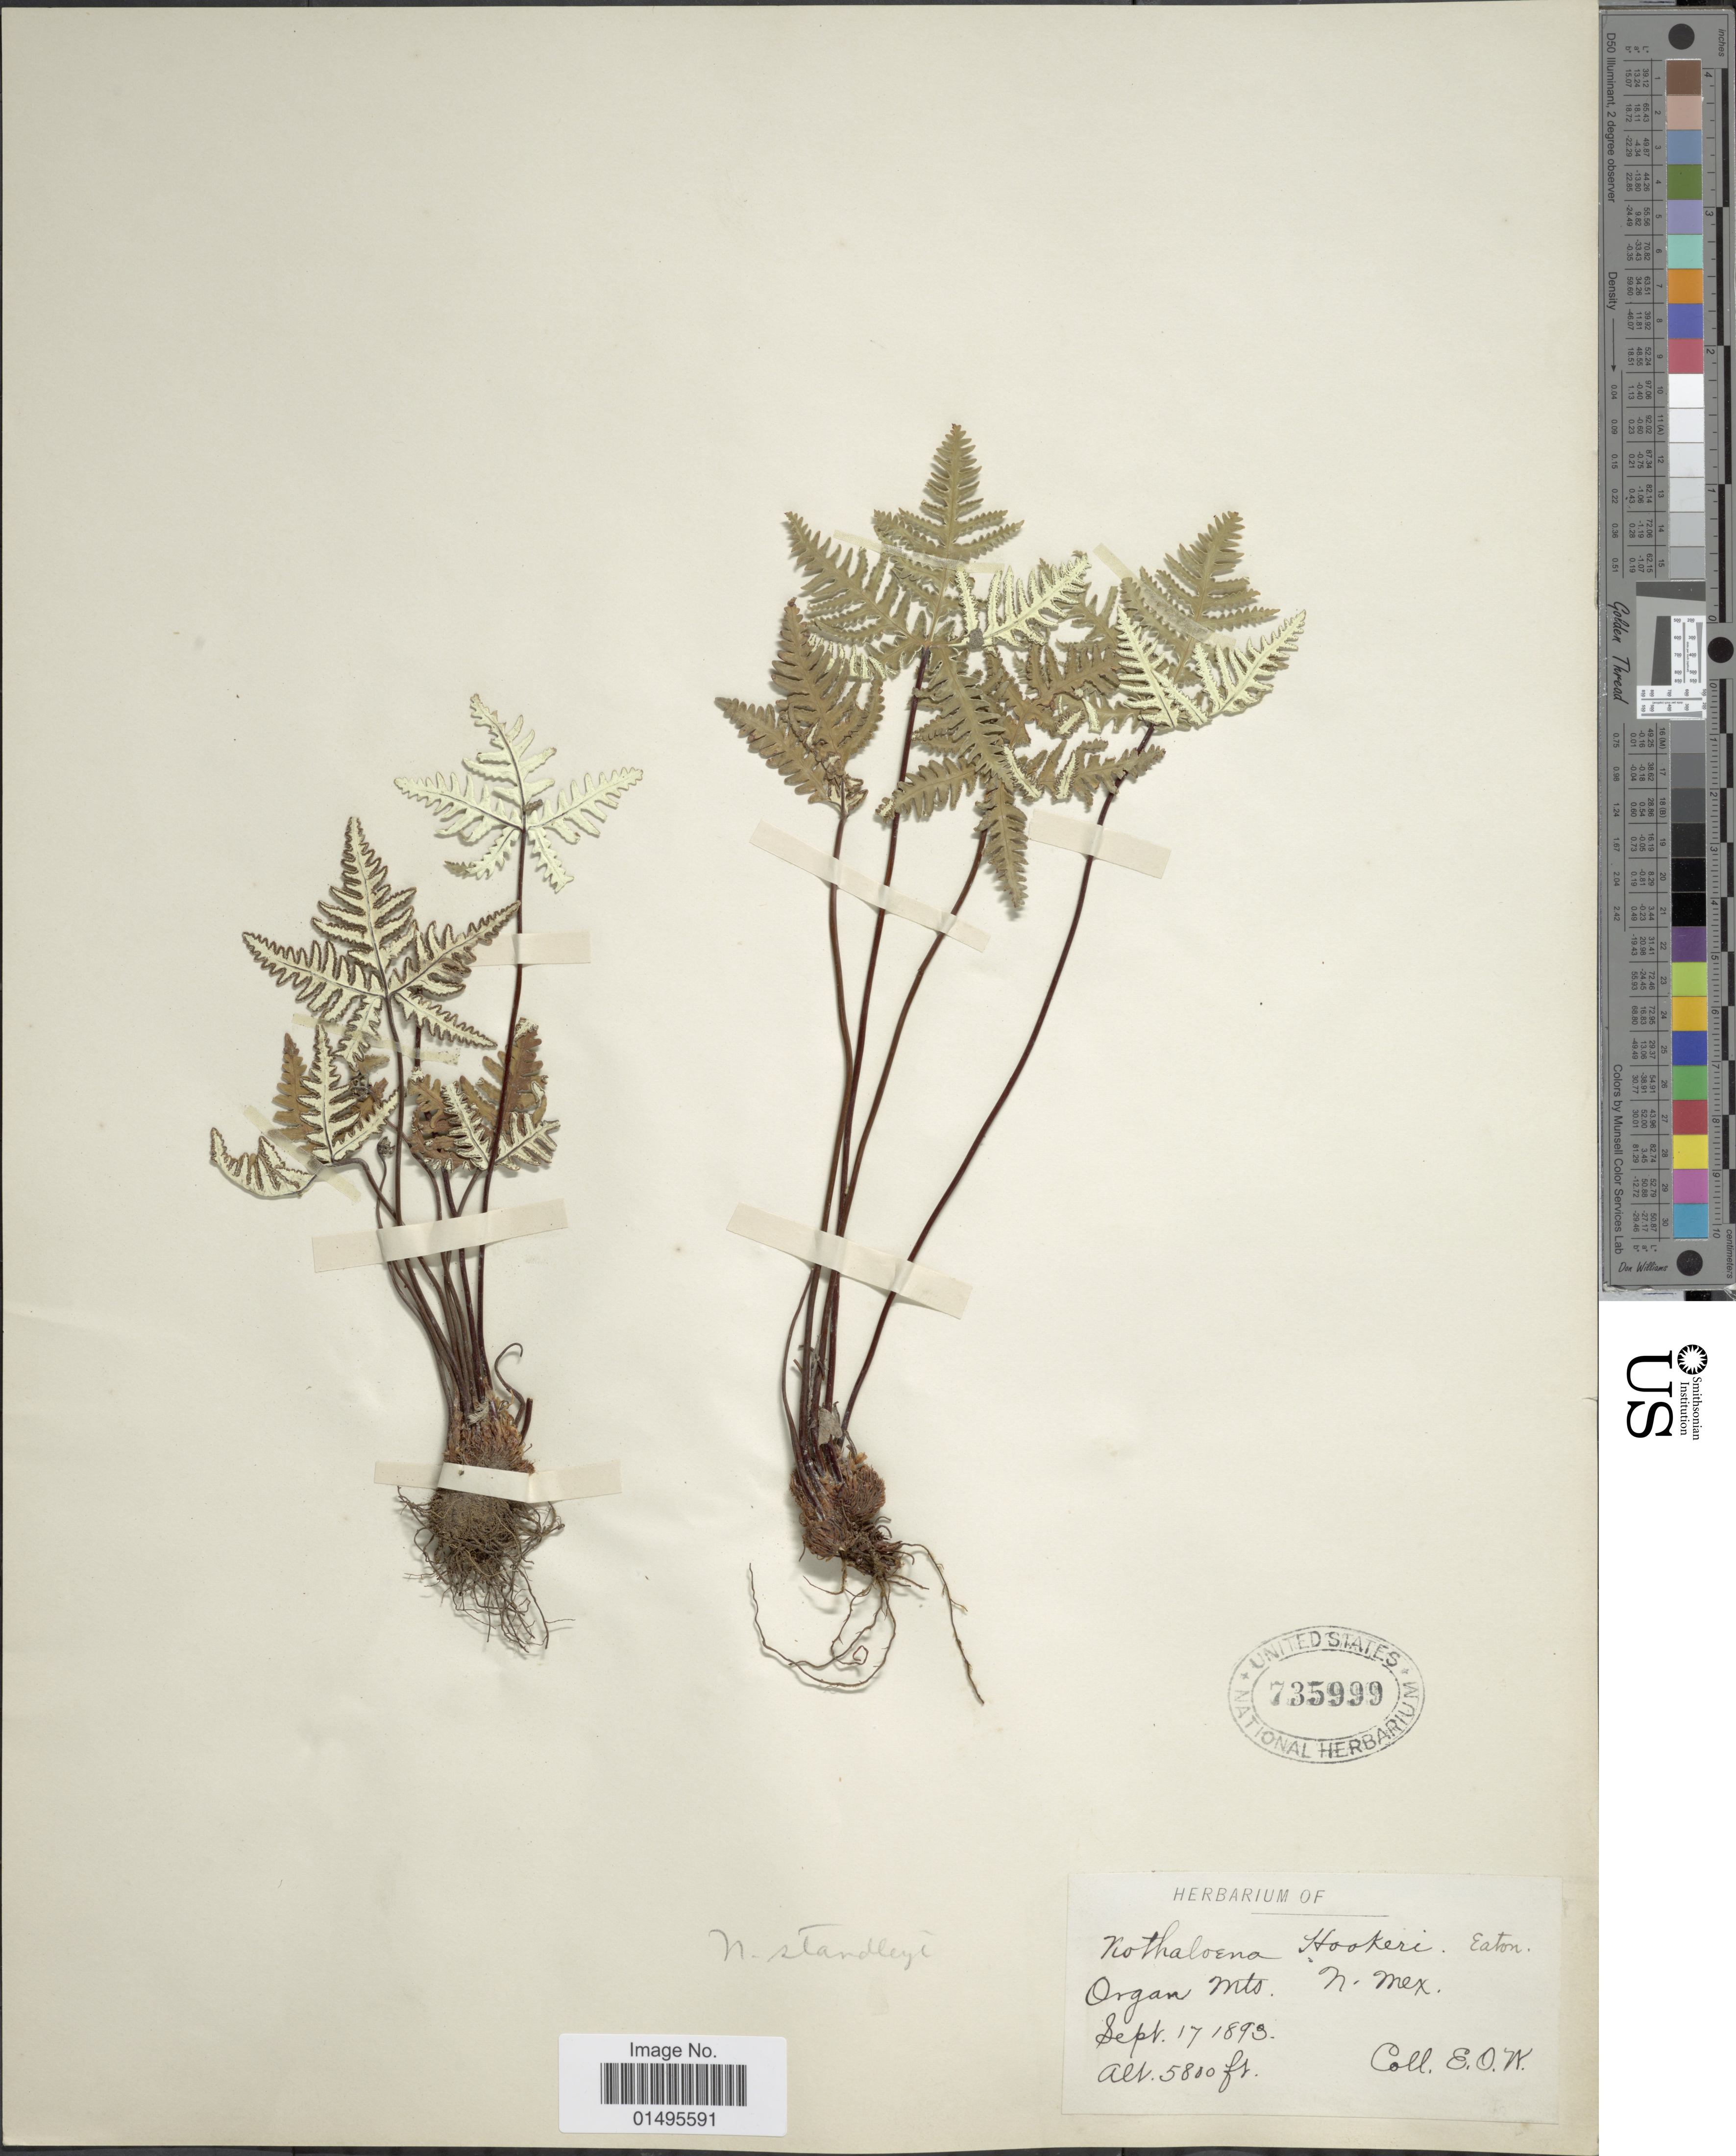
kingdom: Plantae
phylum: Tracheophyta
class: Polypodiopsida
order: Polypodiales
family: Pteridaceae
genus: Notholaena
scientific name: Notholaena standleyi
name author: Maxon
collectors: E. O. W.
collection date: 1893-09-17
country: United States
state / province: New Mexico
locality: Organ Mts. N. Mex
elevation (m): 1768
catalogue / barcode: US 735999